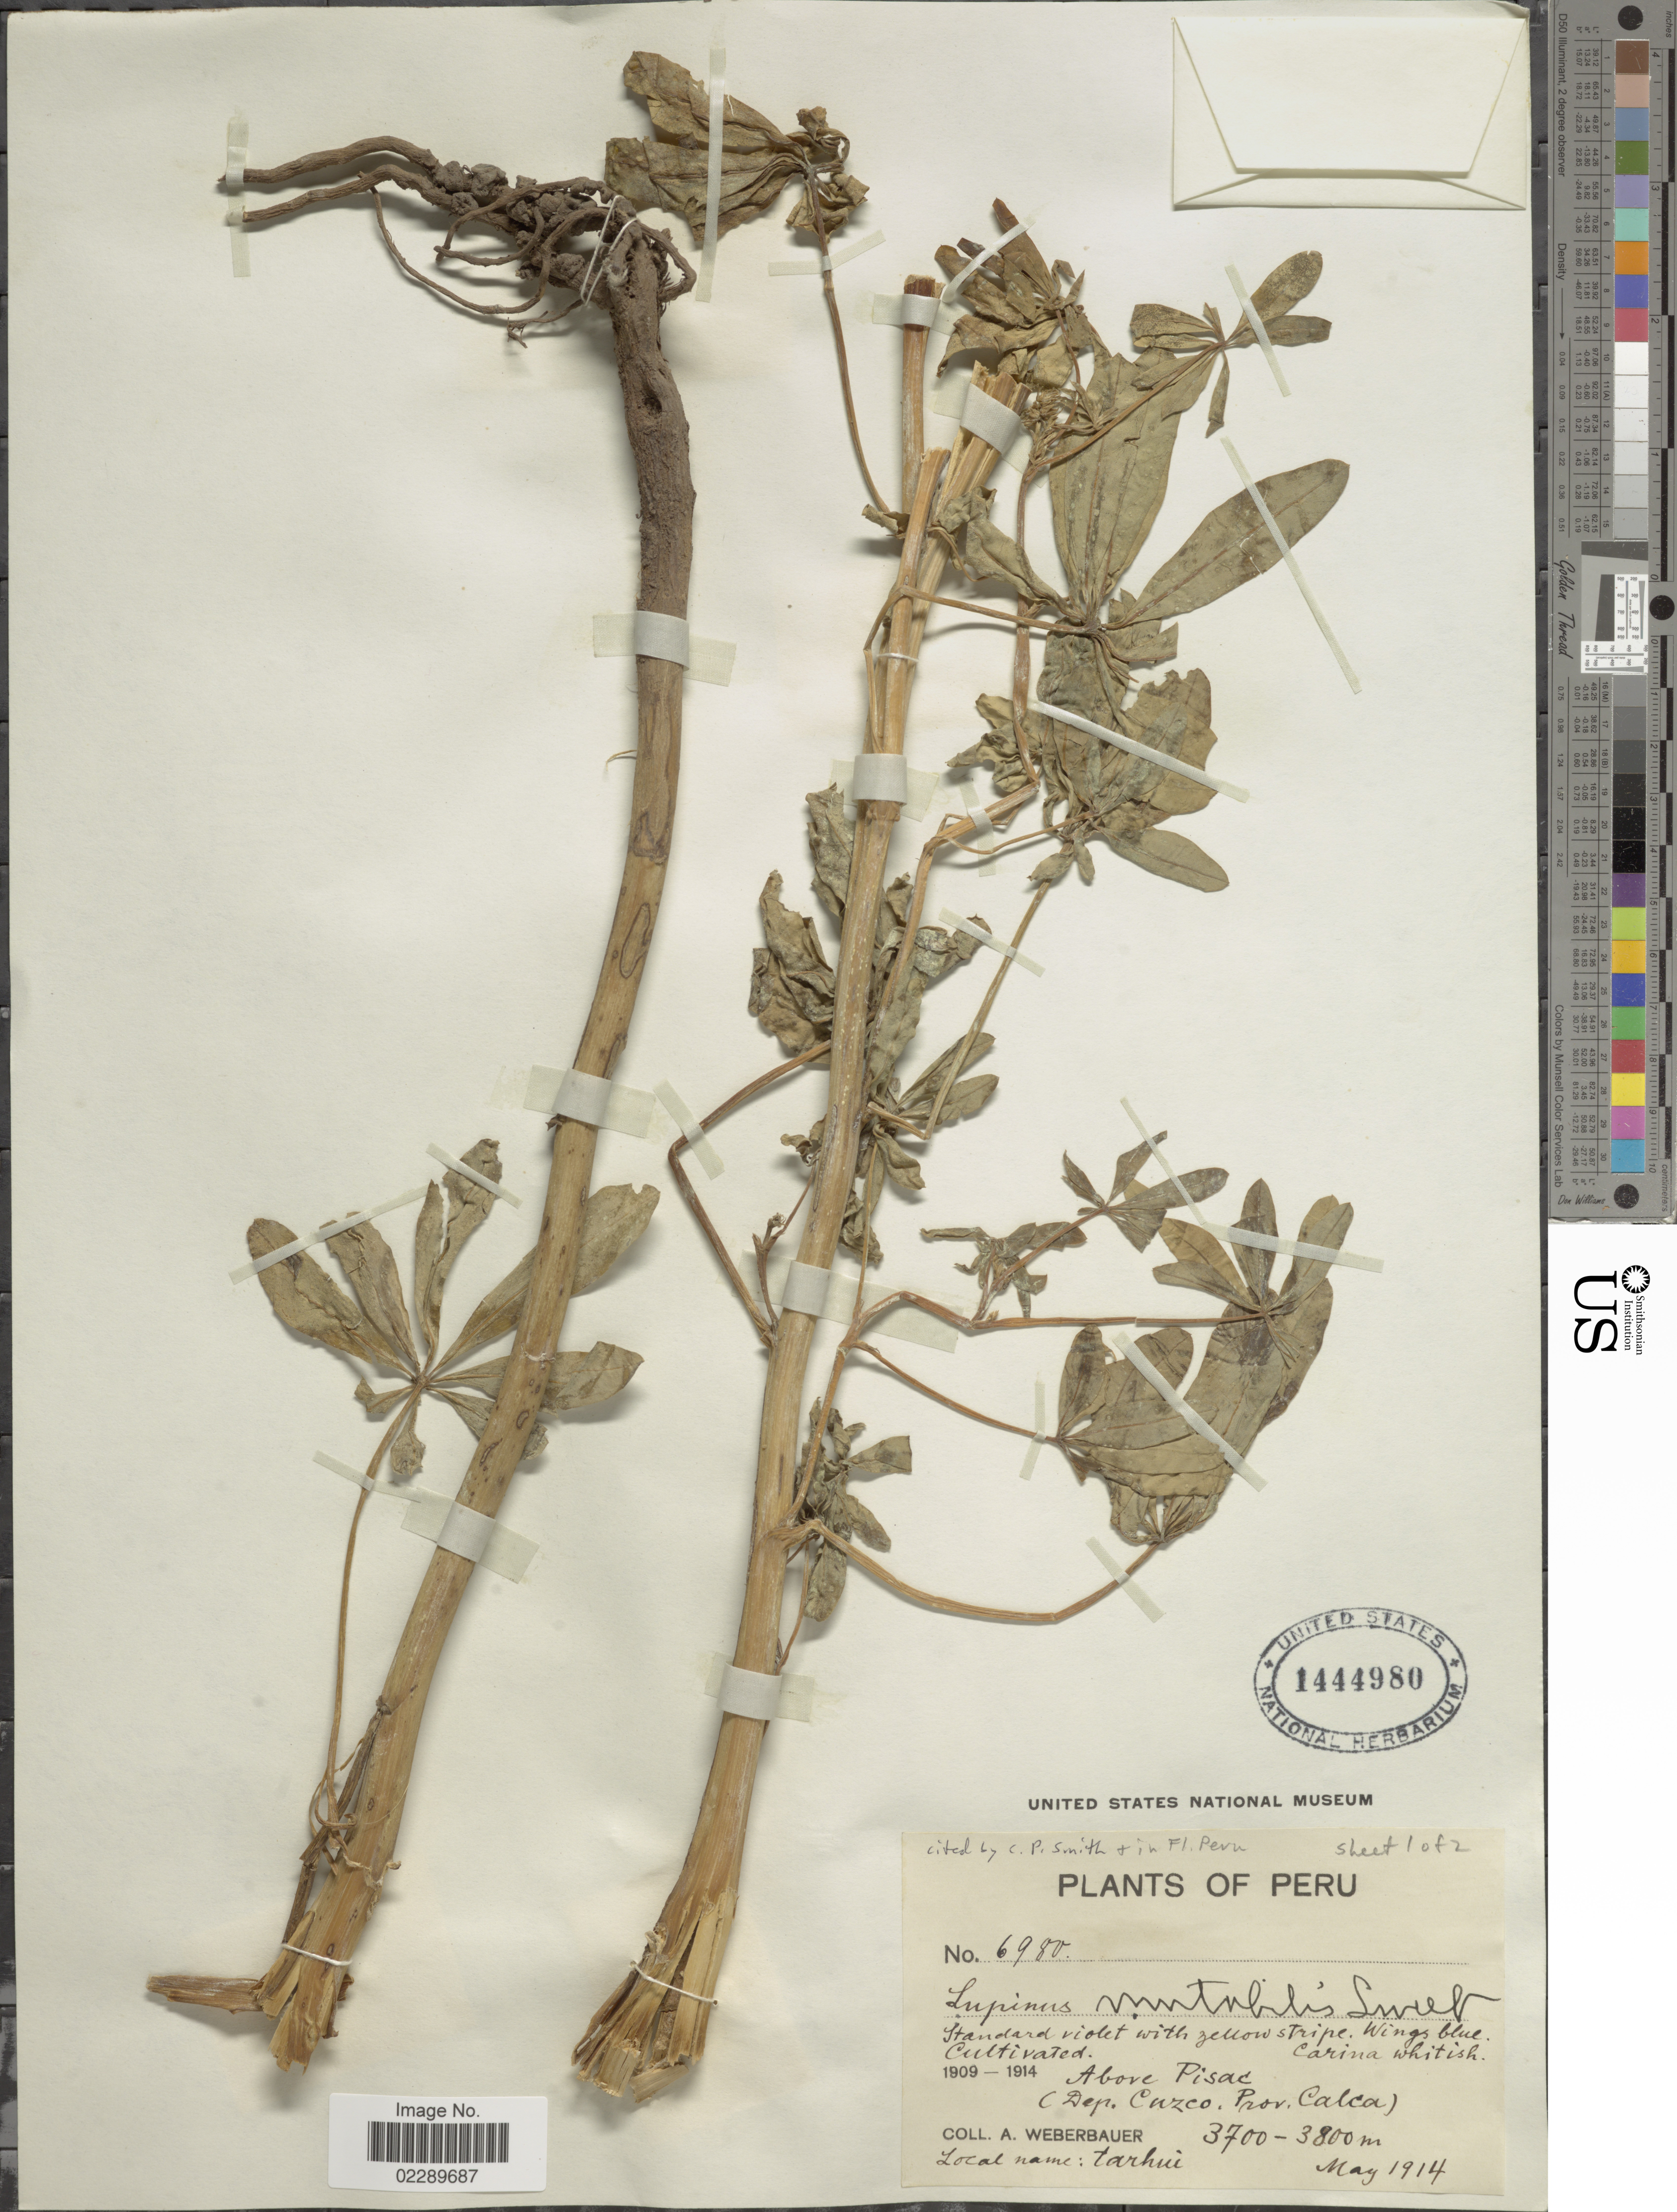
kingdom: Plantae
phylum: Tracheophyta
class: Magnoliopsida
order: Fabales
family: Fabaceae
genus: Lupinus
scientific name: Lupinus mutabilis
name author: Sweet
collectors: A. Weberbauer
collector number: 6980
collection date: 1914-05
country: Peru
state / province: Cusco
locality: Above Pisac. (Dep. Cuzco, Prov. Calca).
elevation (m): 3700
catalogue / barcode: US 1444980